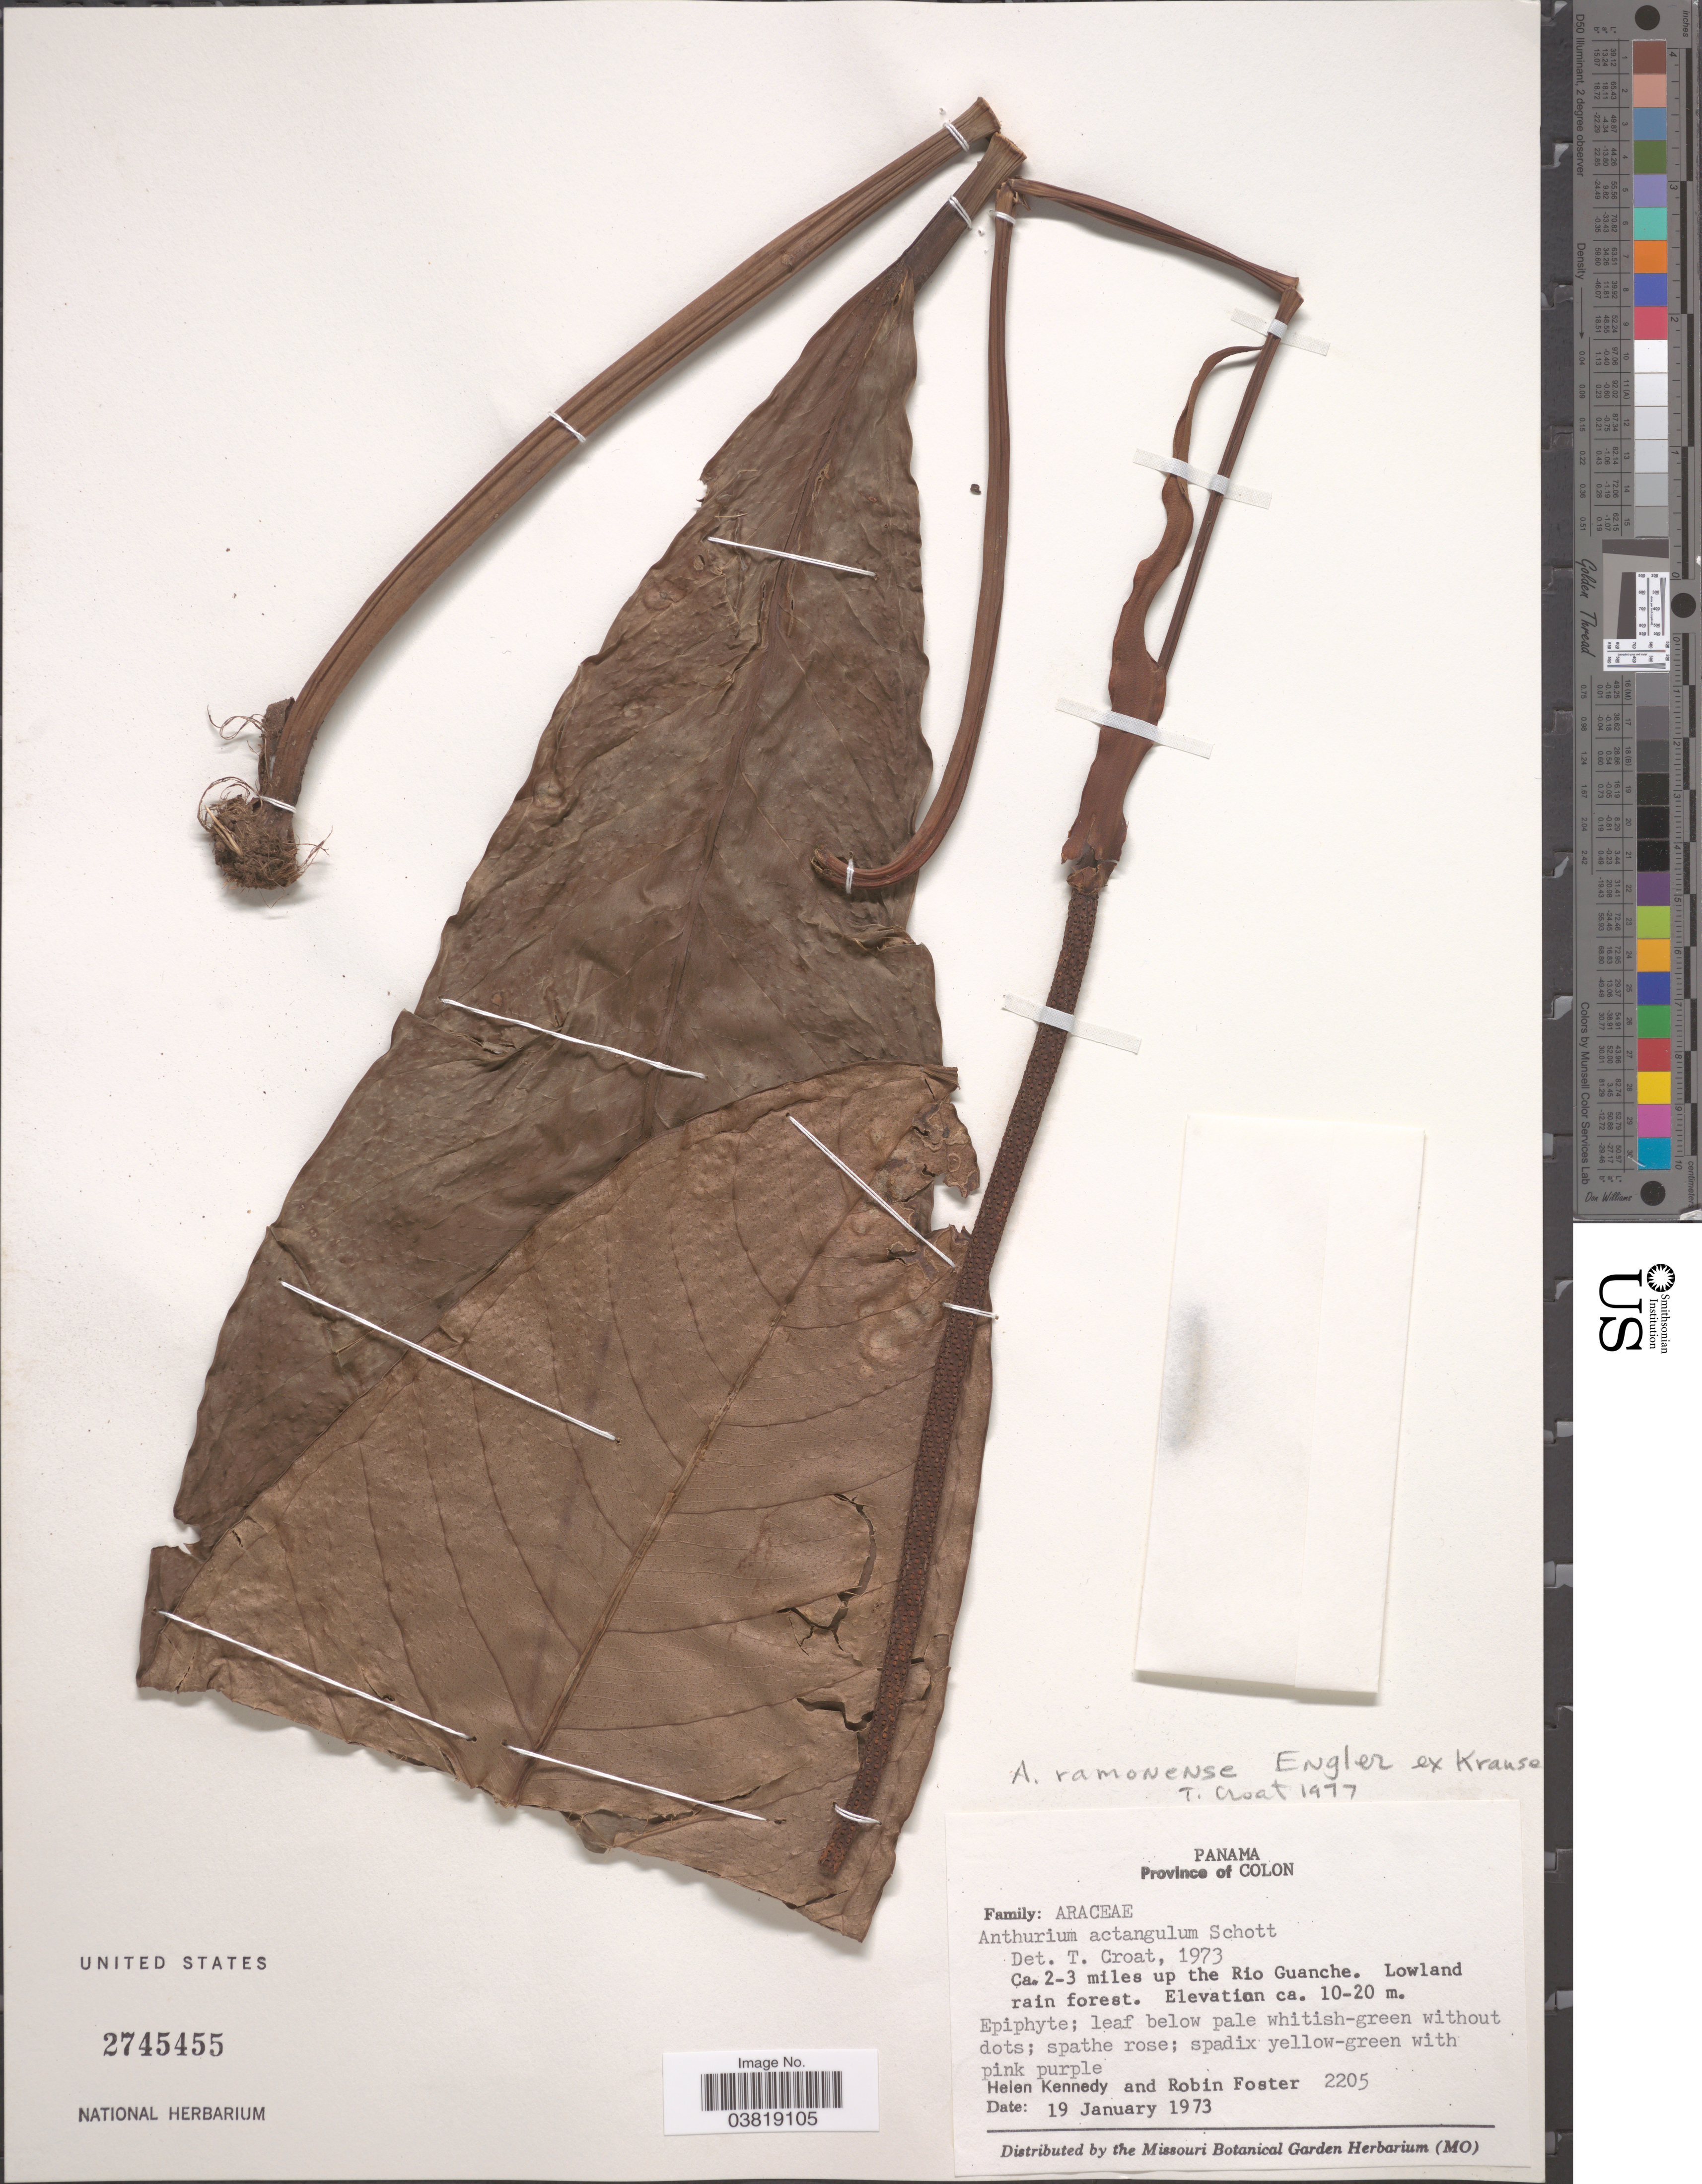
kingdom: Plantae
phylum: Tracheophyta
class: Liliopsida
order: Alismatales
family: Araceae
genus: Anthurium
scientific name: Anthurium ramonense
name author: Engl. ex K. Krause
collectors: H. Kennedy & R. B. Foster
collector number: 2205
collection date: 1973-01-19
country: Panama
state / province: Colón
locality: Province of Colon. Ca.2-3 miles up the Rio Guanche.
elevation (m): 10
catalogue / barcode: US 2745455